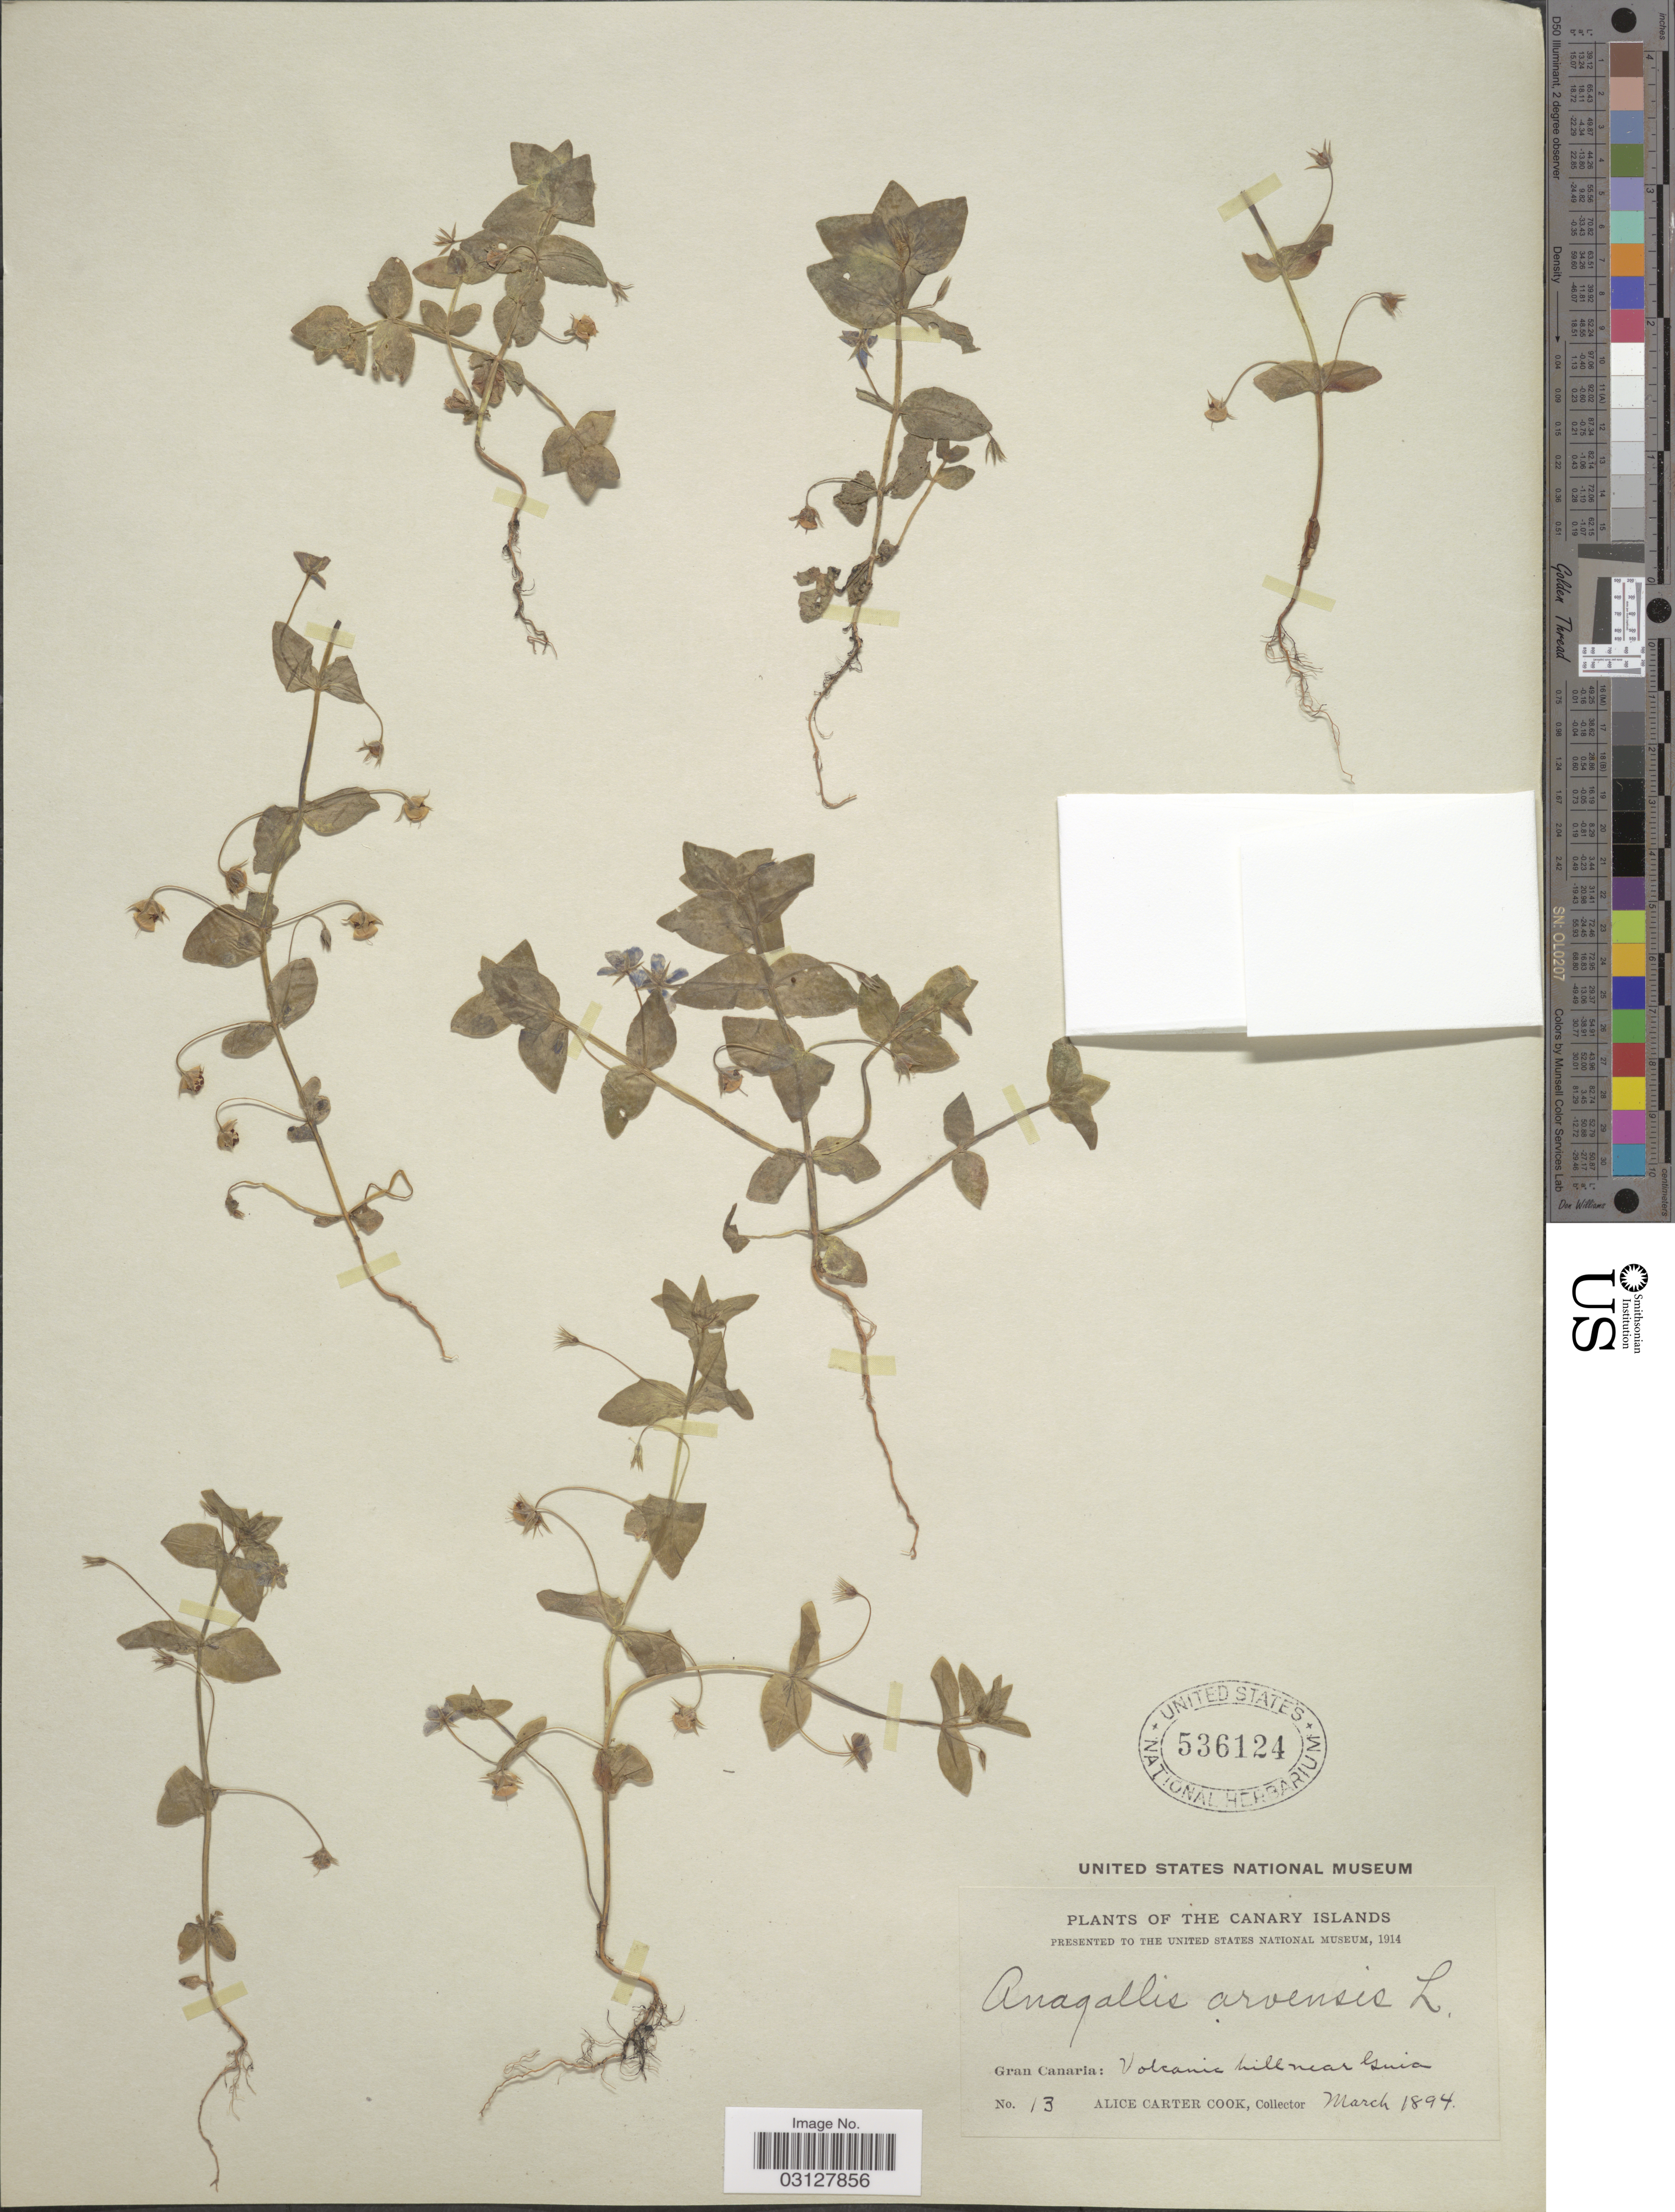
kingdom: Plantae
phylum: Tracheophyta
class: Magnoliopsida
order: Ericales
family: Primulaceae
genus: Anagallis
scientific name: Anagallis arvensis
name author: L.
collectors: Alice C. Cook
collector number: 13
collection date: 1894-03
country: Spain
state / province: Canarias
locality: The Canary Islands. Gran Canaria: Volcanic hill near Guia.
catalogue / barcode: US 536124